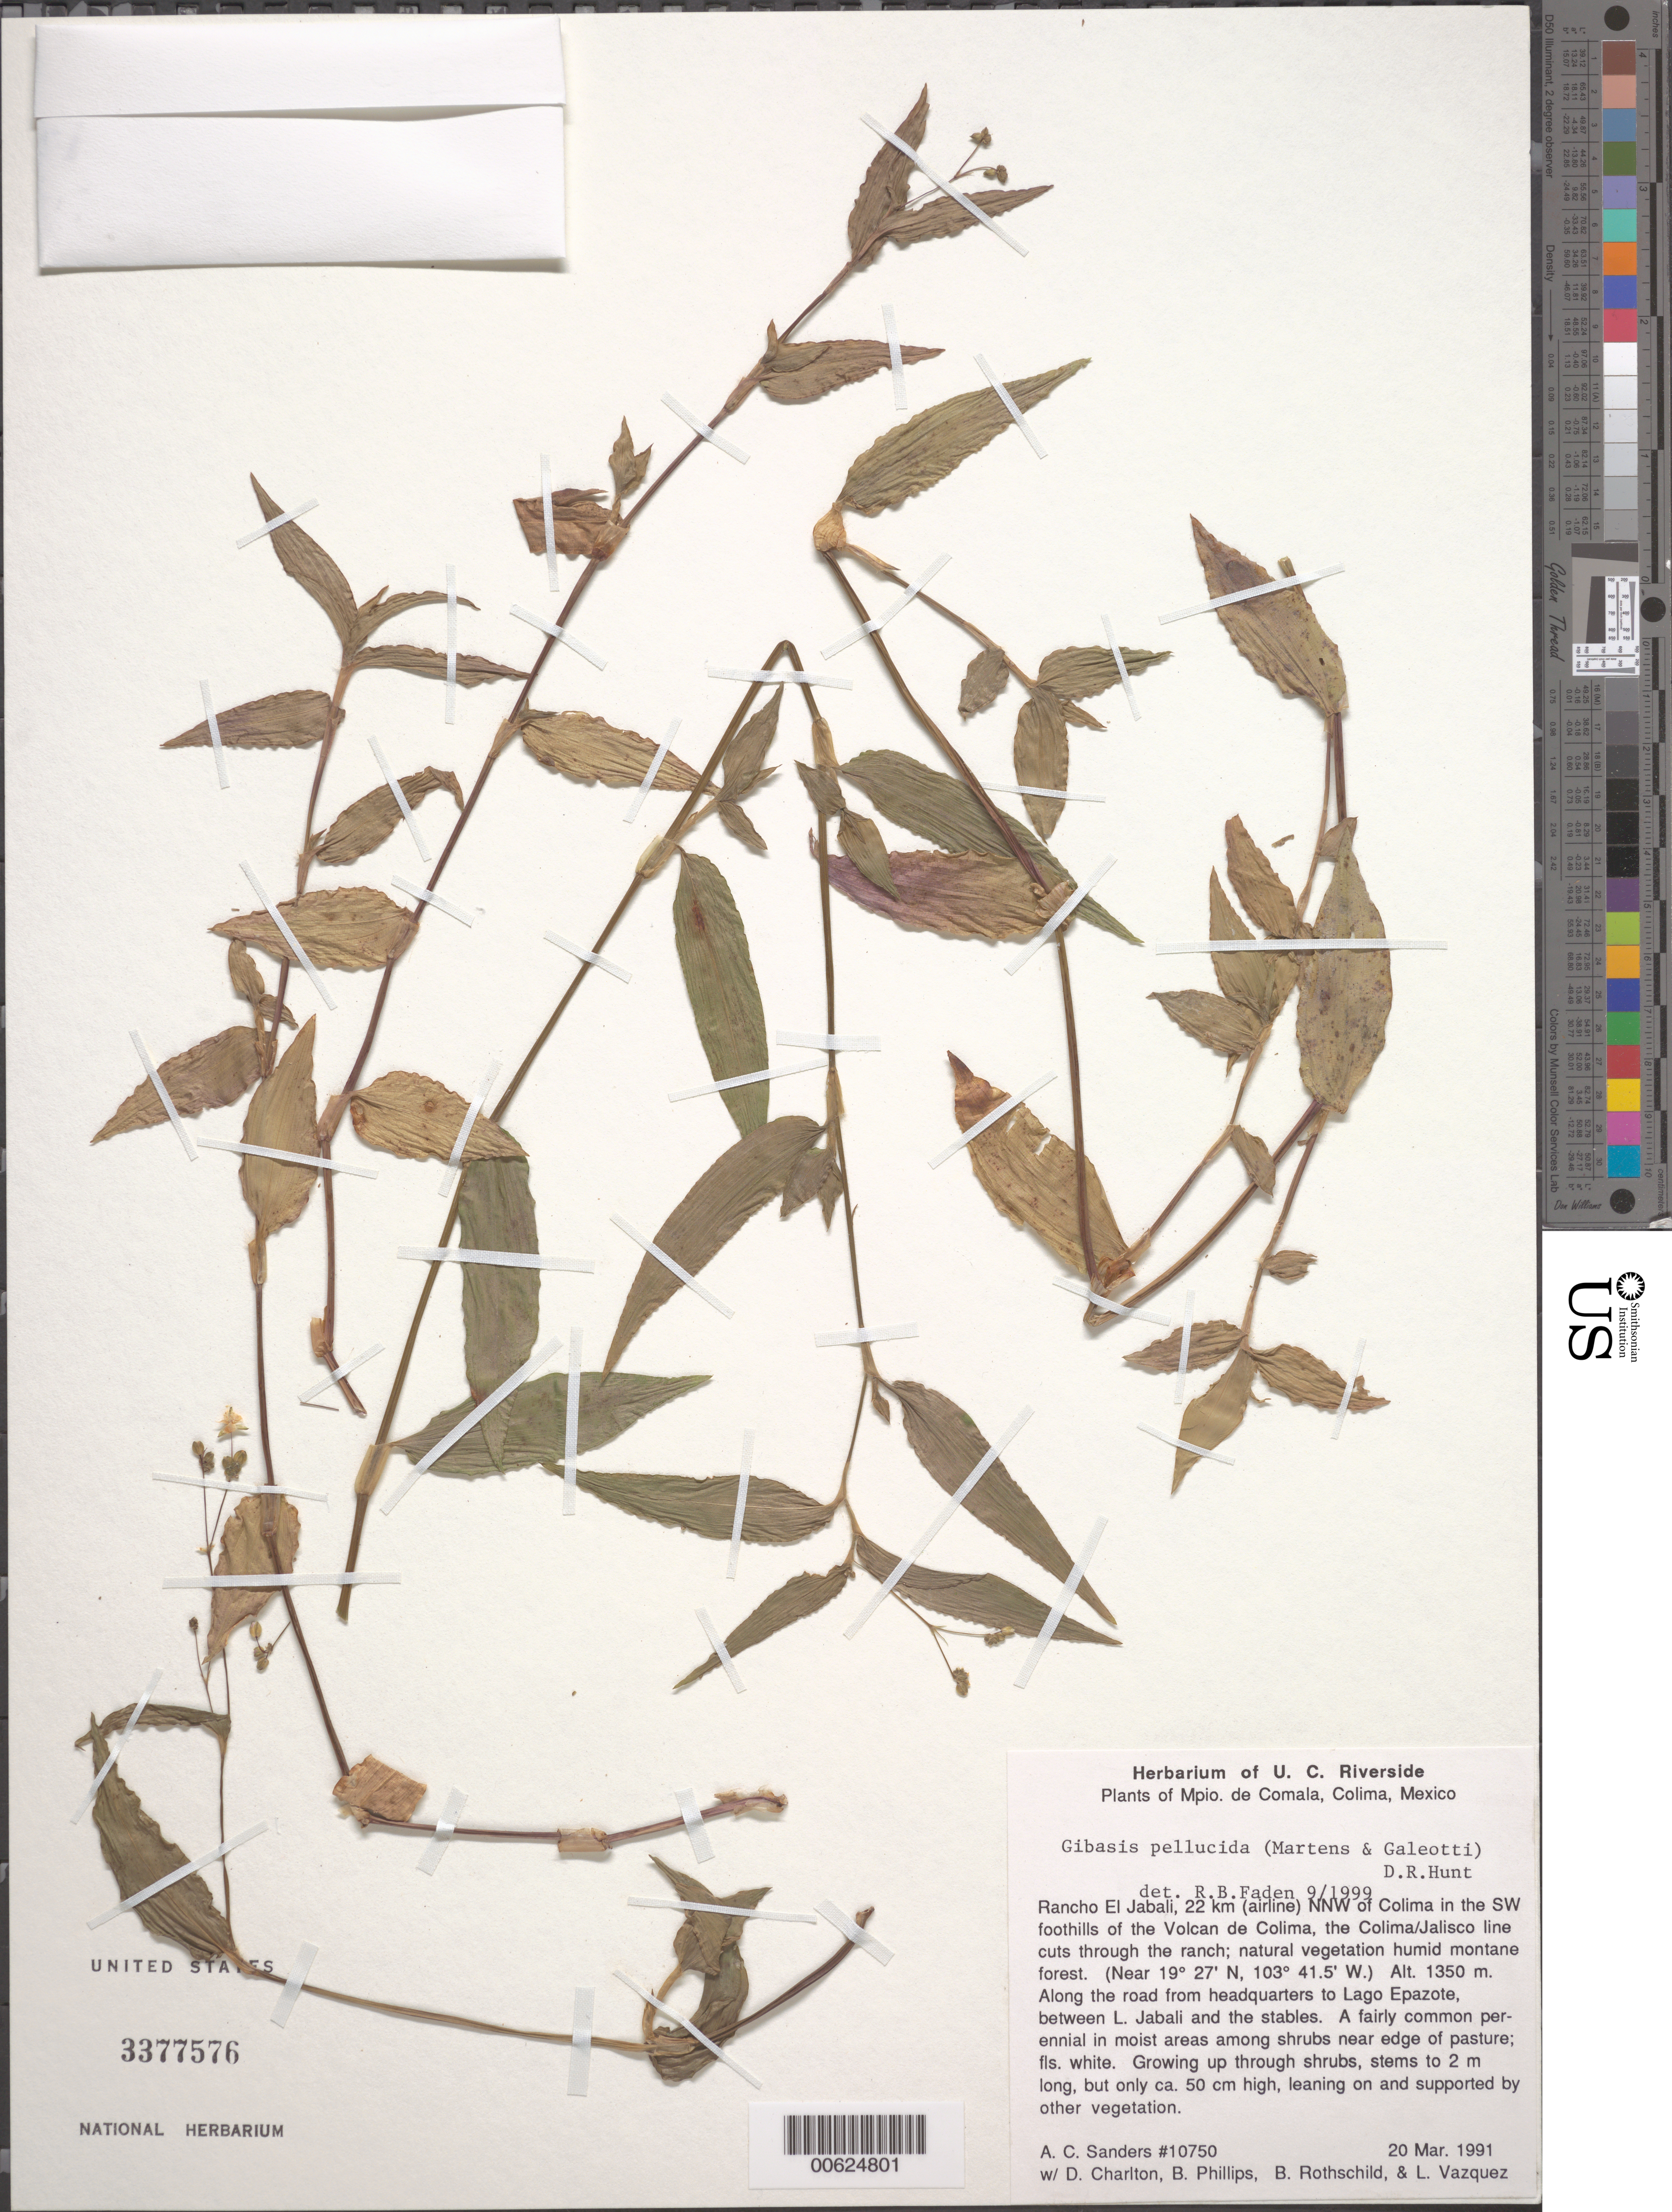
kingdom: Plantae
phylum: Tracheophyta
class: Liliopsida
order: Commelinales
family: Commelinaceae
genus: Gibasis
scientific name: Gibasis pellucida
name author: (M. Martens & Galeotti) D.R. Hunt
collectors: A. Sanders, D. Charlton, B. L. Phillips, B. Rothschild & L. Vazquez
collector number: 10750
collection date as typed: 20 Mar 1991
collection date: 1991-03-20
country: Mexico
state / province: Colima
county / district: Comala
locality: Rancho El Jabali, NNW of Colima SW foothills of the Volcan de Colima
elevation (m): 1350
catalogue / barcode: US 3377576